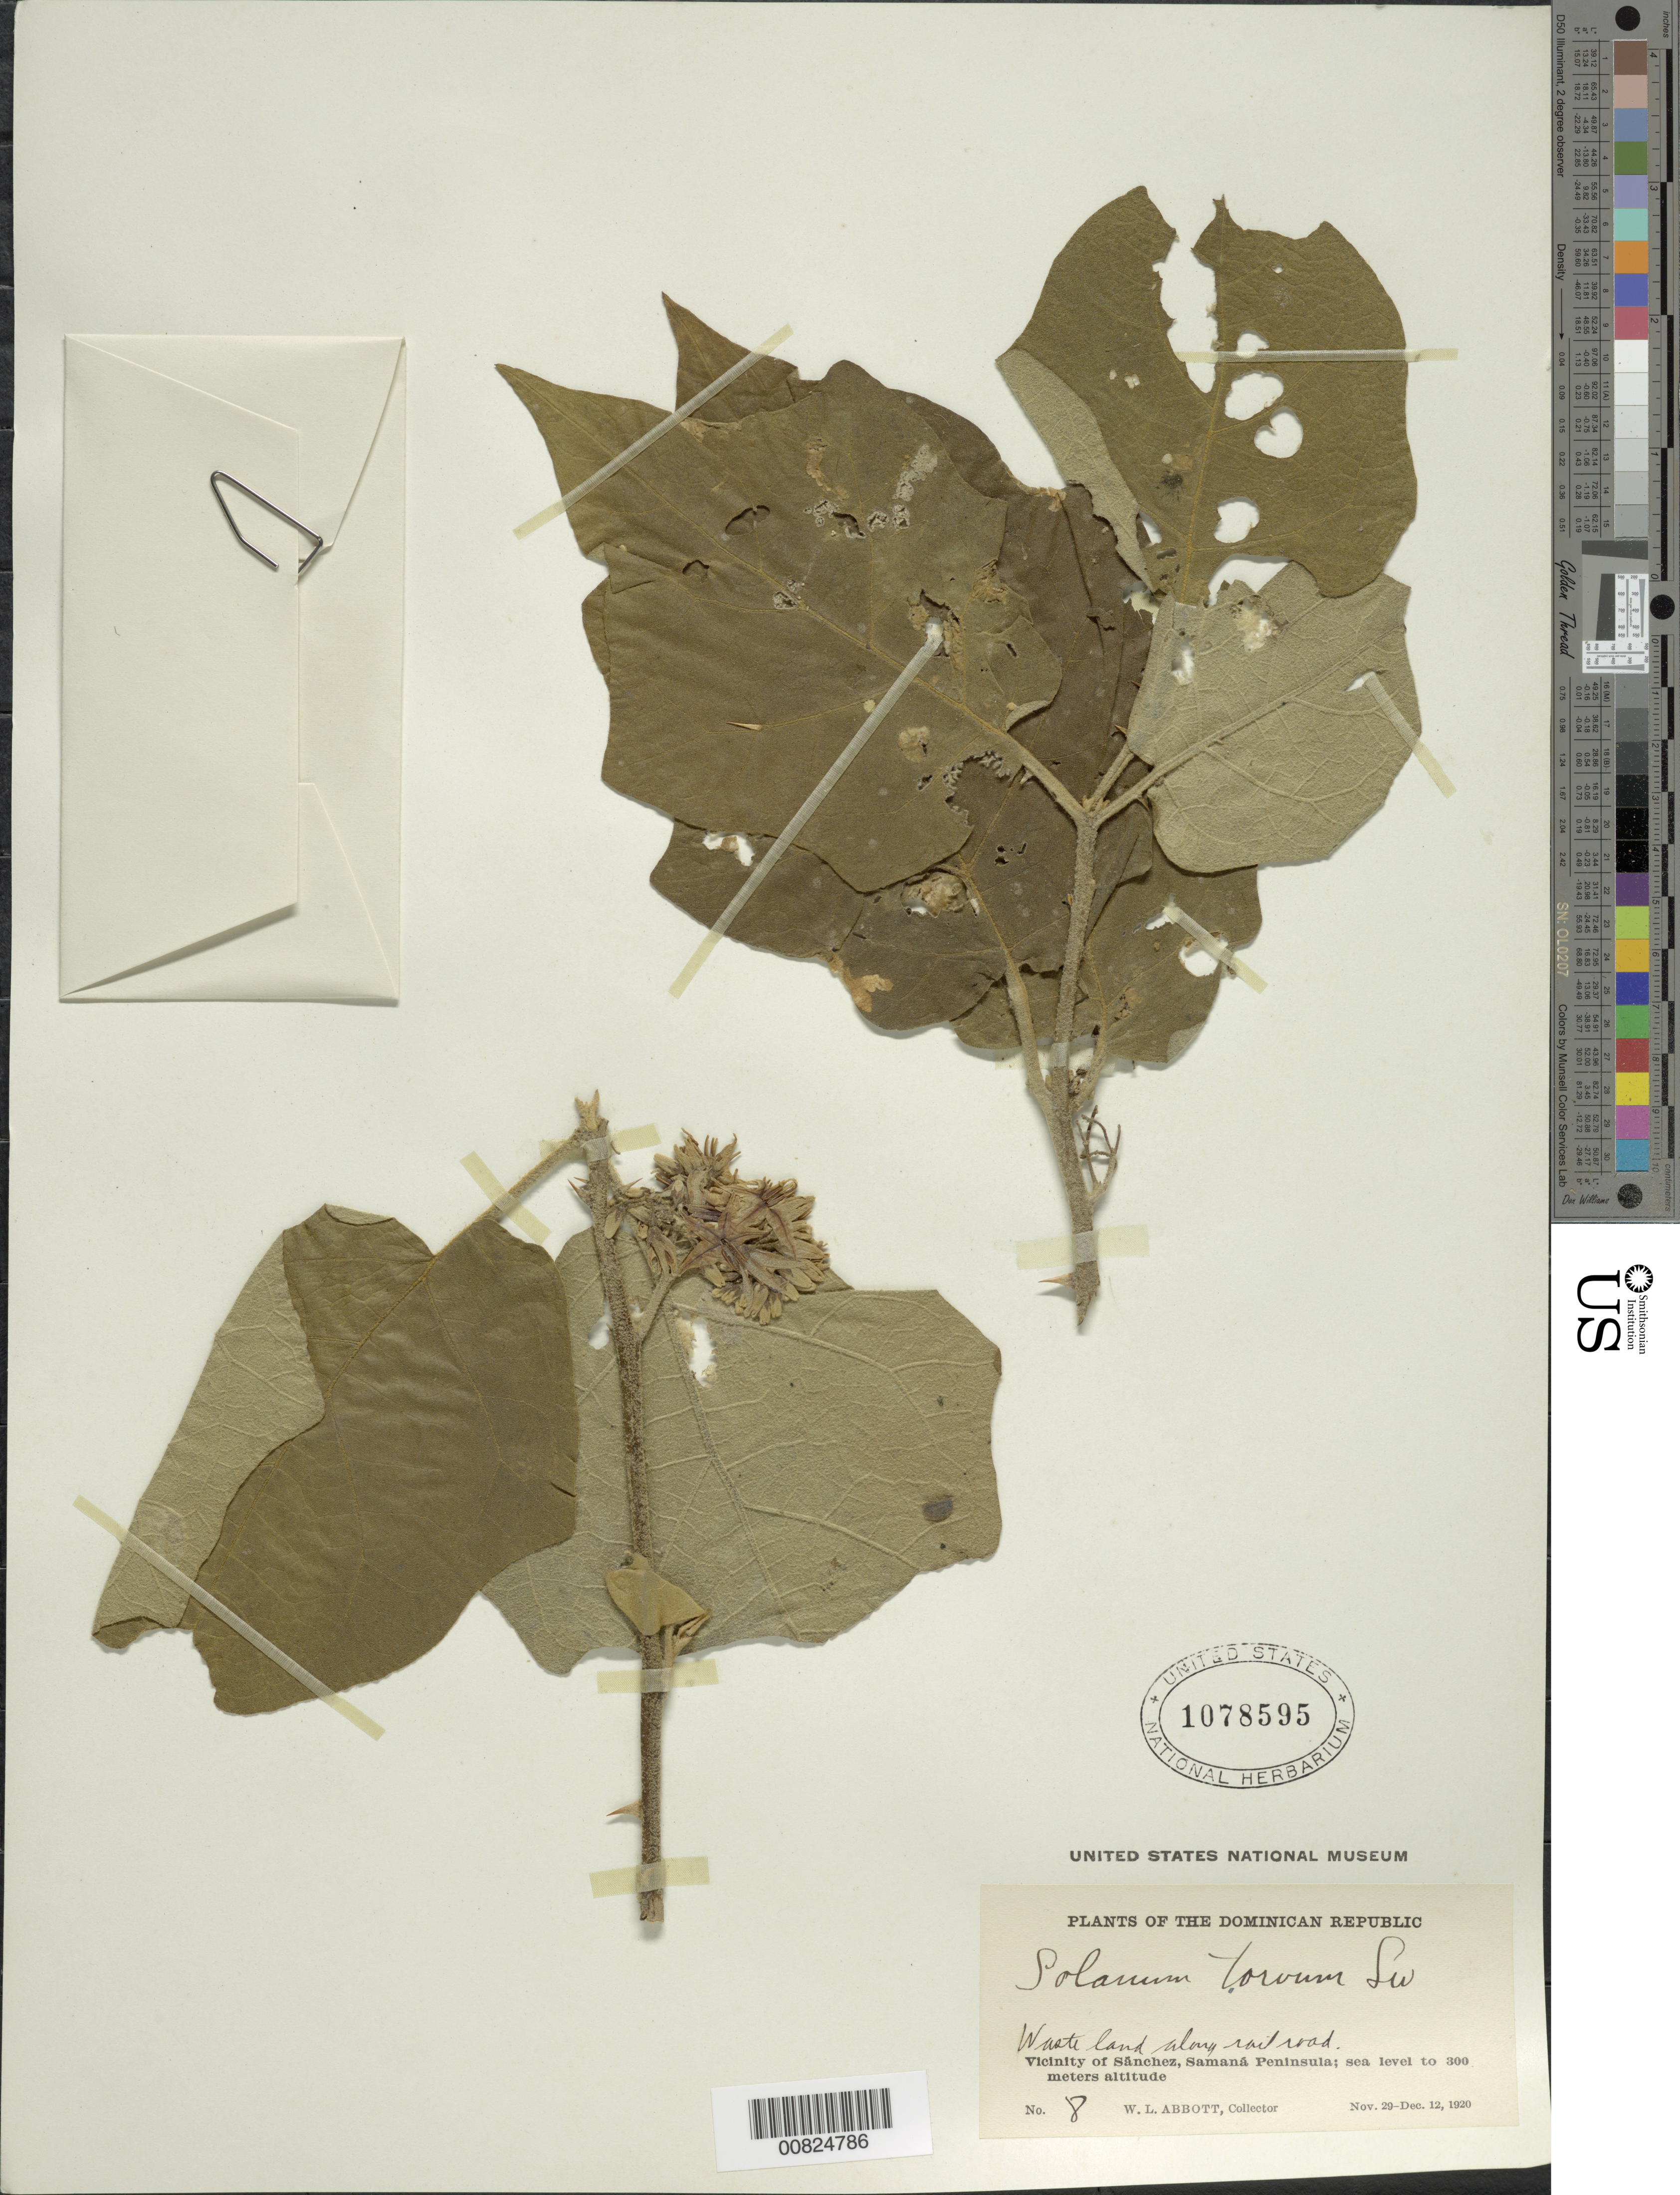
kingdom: Plantae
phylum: Tracheophyta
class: Magnoliopsida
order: Solanales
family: Solanaceae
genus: Solanum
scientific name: Solanum torvum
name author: Sw.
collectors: W. L. Abbott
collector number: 8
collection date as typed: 29 Nov 1920 to 12 Dec 1920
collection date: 1920-11-29/1920-12-12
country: Dominican Republic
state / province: Samana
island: Hispaniola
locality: Vicinity of Sánchez, Samaná Peninsula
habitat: Waste land along rail road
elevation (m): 0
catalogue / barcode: US 1078595